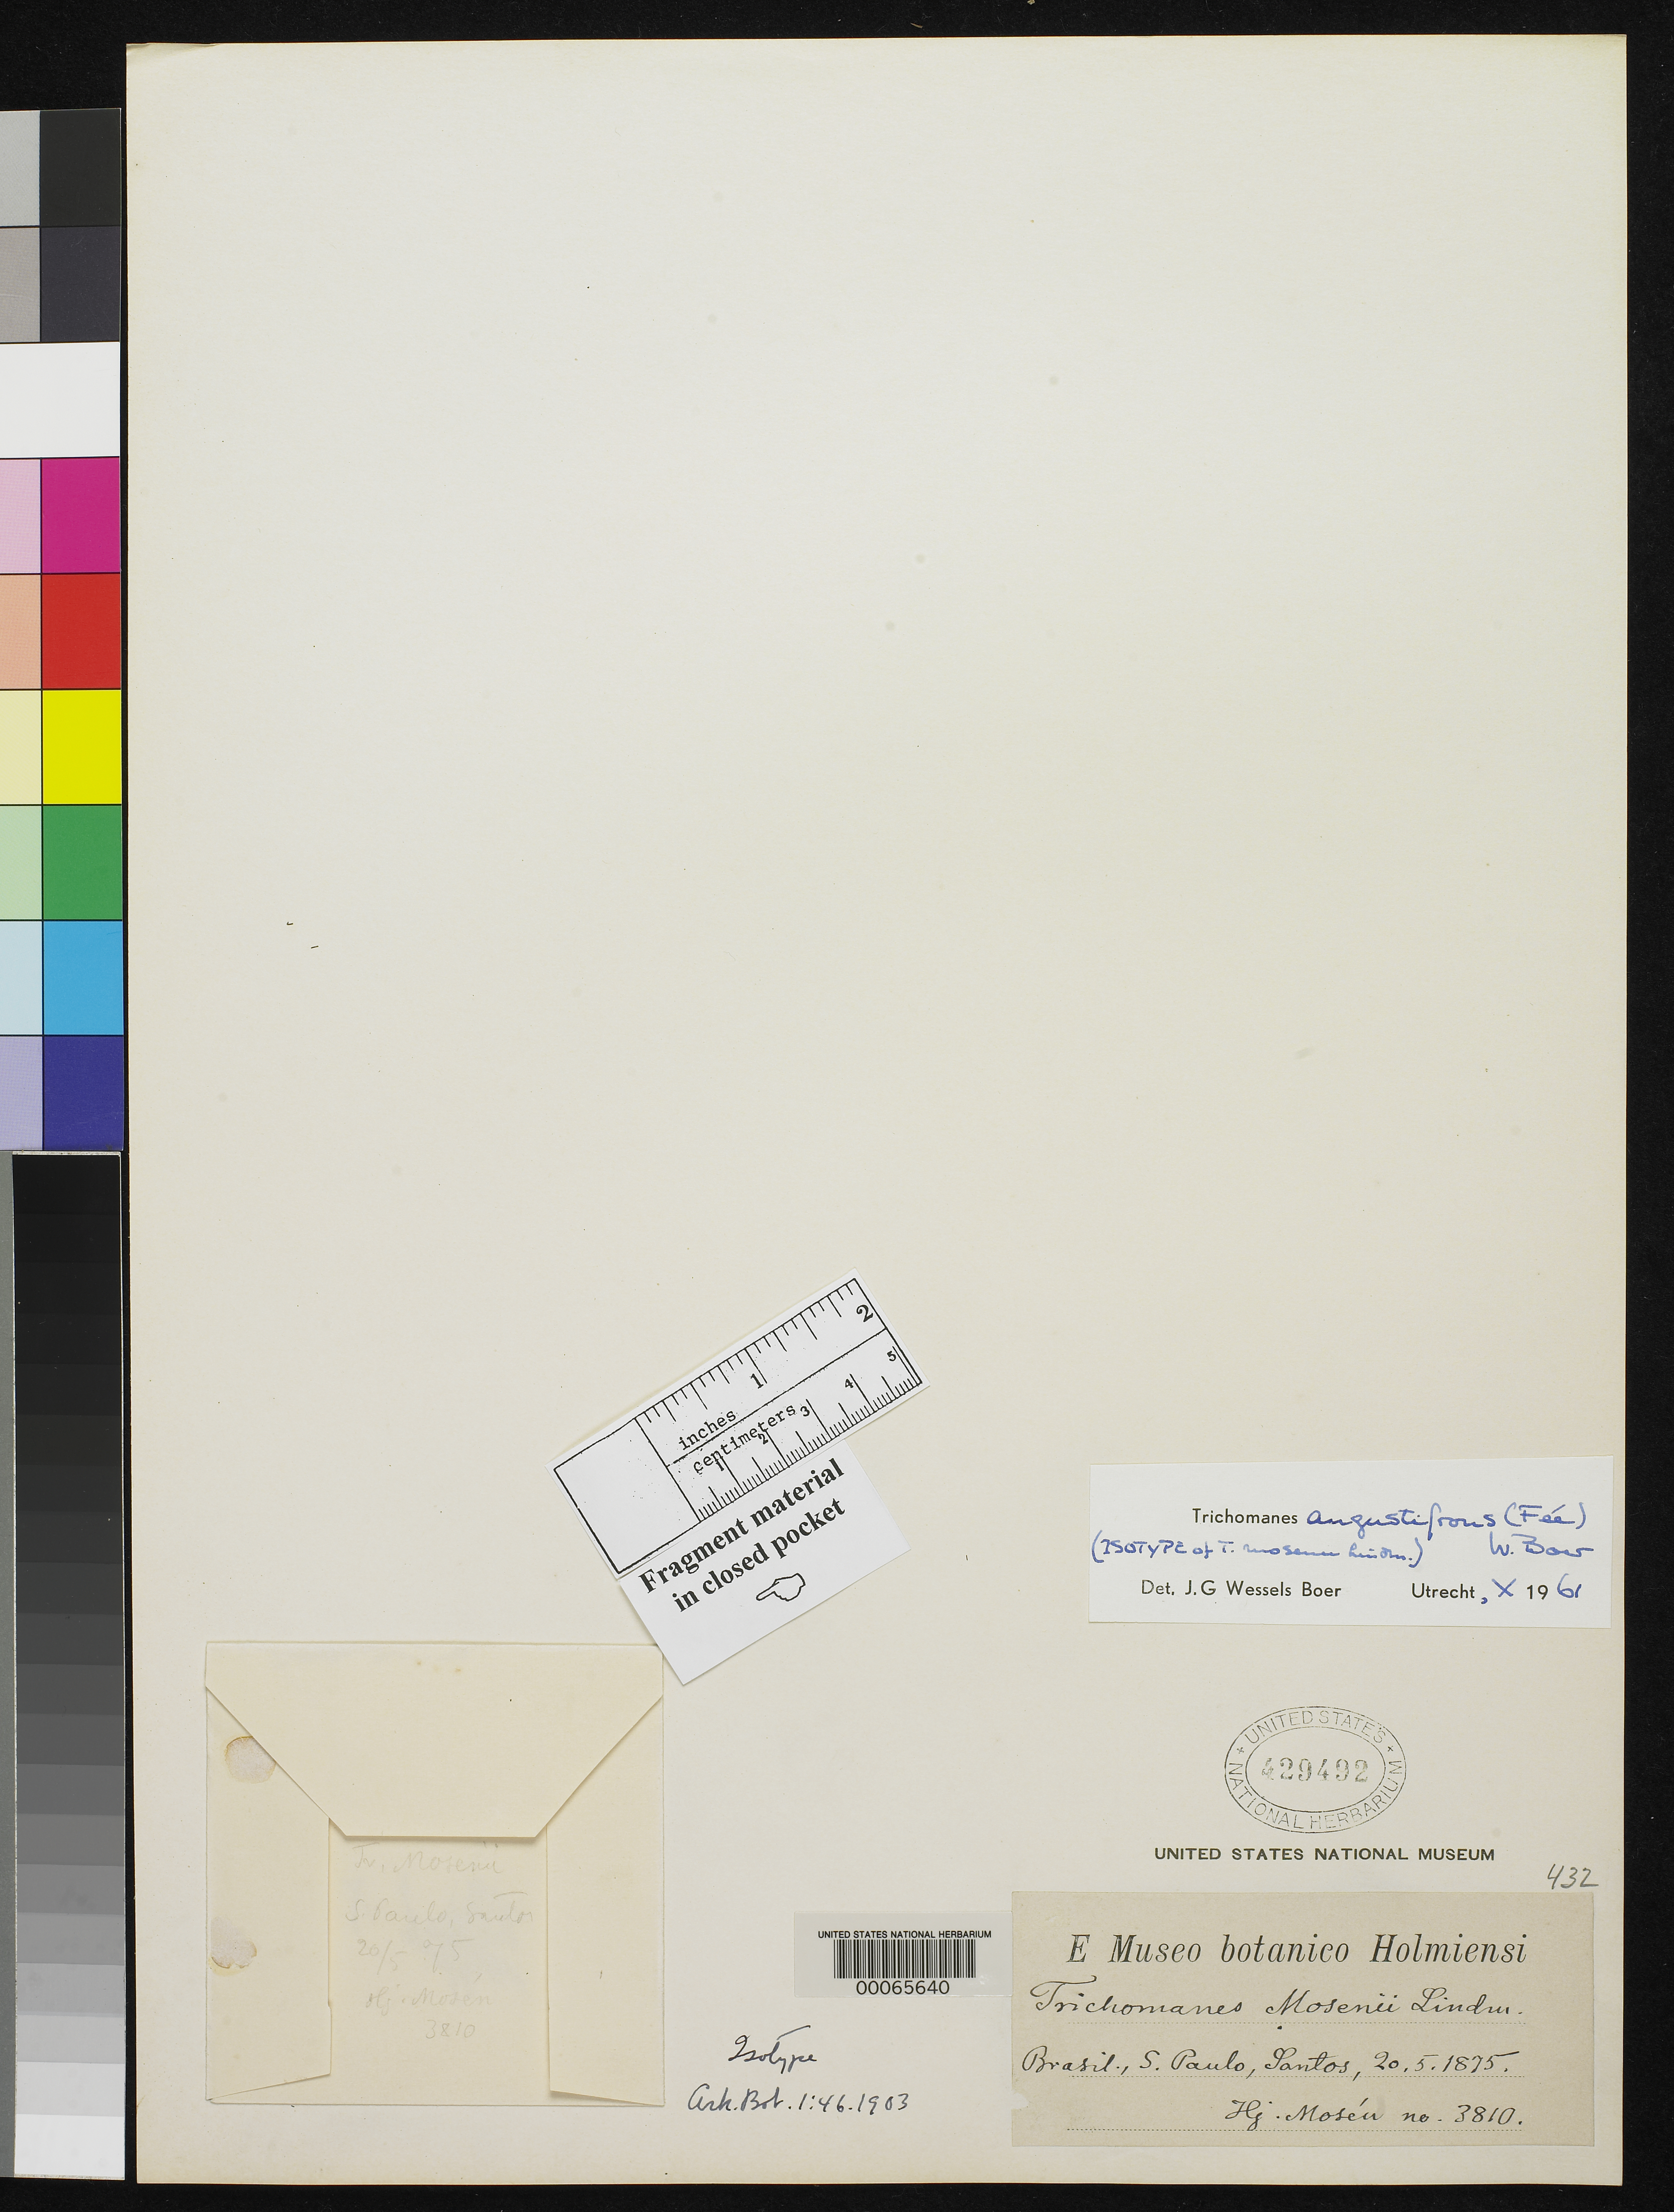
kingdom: Plantae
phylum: Tracheophyta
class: Polypodiopsida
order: Hymenophyllales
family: Hymenophyllaceae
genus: Trichomanes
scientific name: Trichomanes mosenii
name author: Lindm.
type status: Isotype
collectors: C. Mosen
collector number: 3810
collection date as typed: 20 May 1875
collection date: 1875-05-20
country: Brazil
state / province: São Paulo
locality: Santos.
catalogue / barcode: US 429492